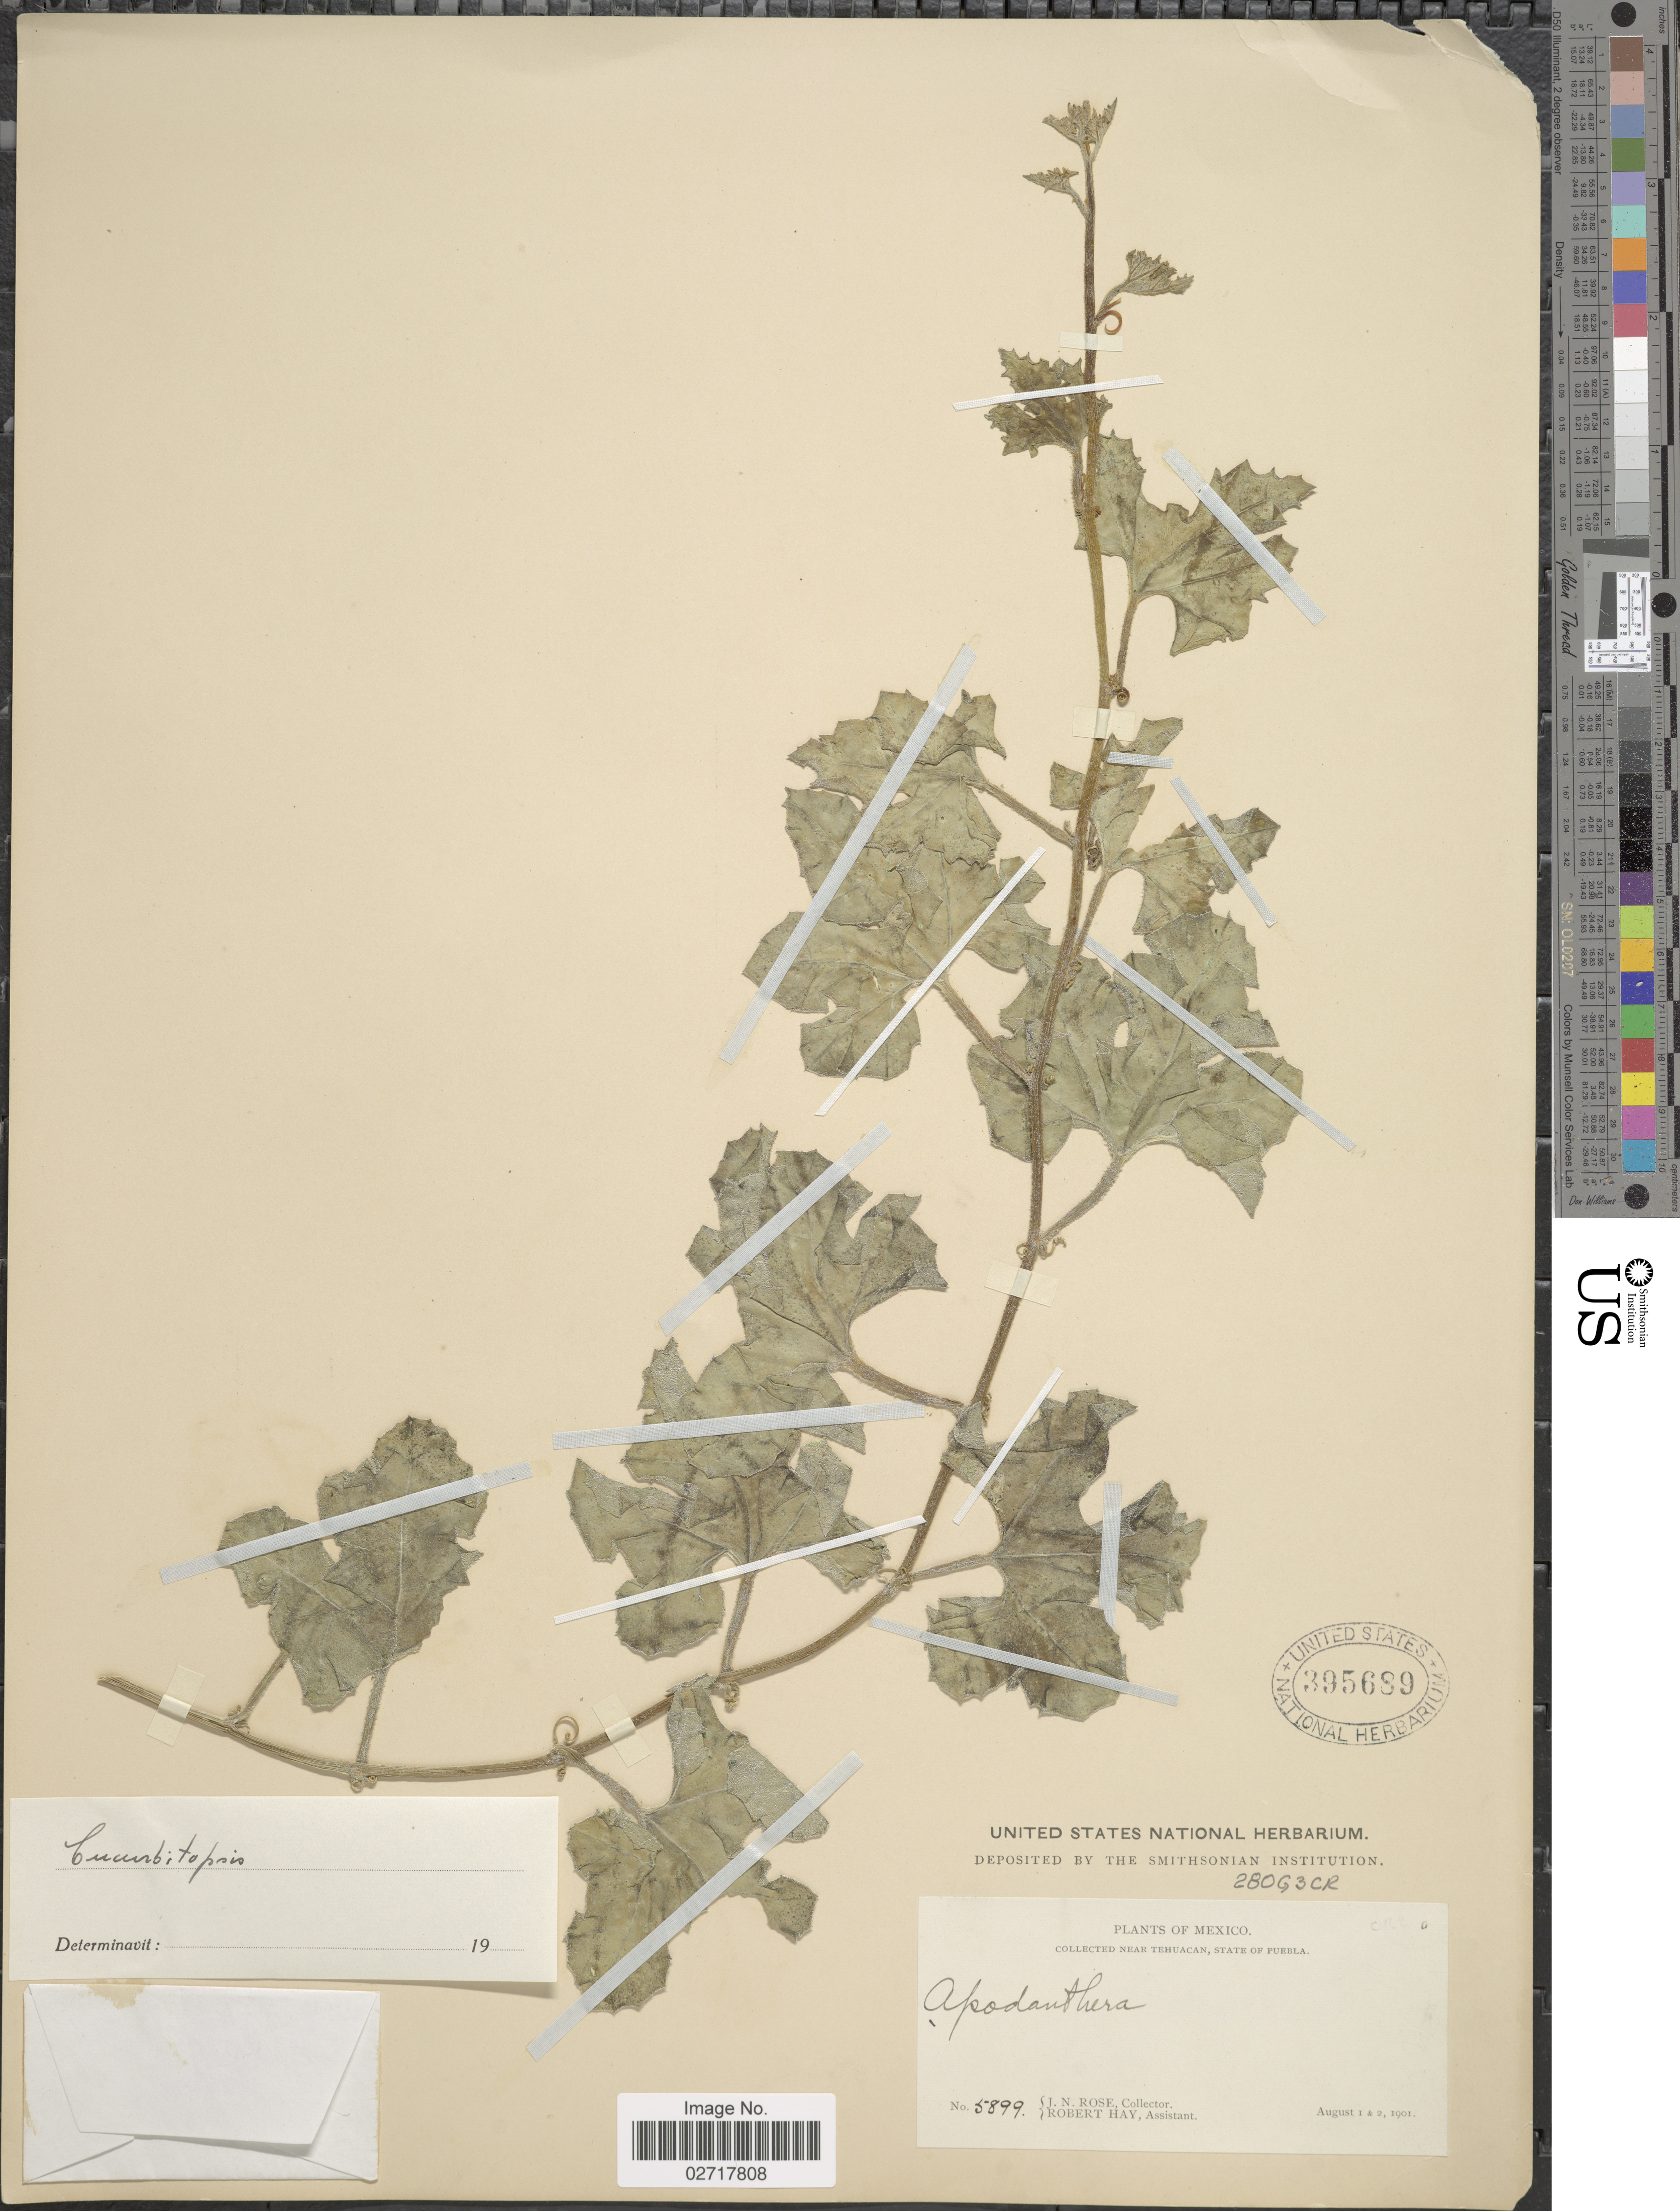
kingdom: Plantae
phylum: Tracheophyta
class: Magnoliopsida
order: Cucurbitales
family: Cucurbitaceae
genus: Apodanthera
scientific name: Apodanthera sp.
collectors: J. N. Rose & R. H. Hay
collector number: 5899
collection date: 1901-08-01/1901-08-02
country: Mexico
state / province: Puebla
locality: Near Tehuacan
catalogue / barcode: US 395689